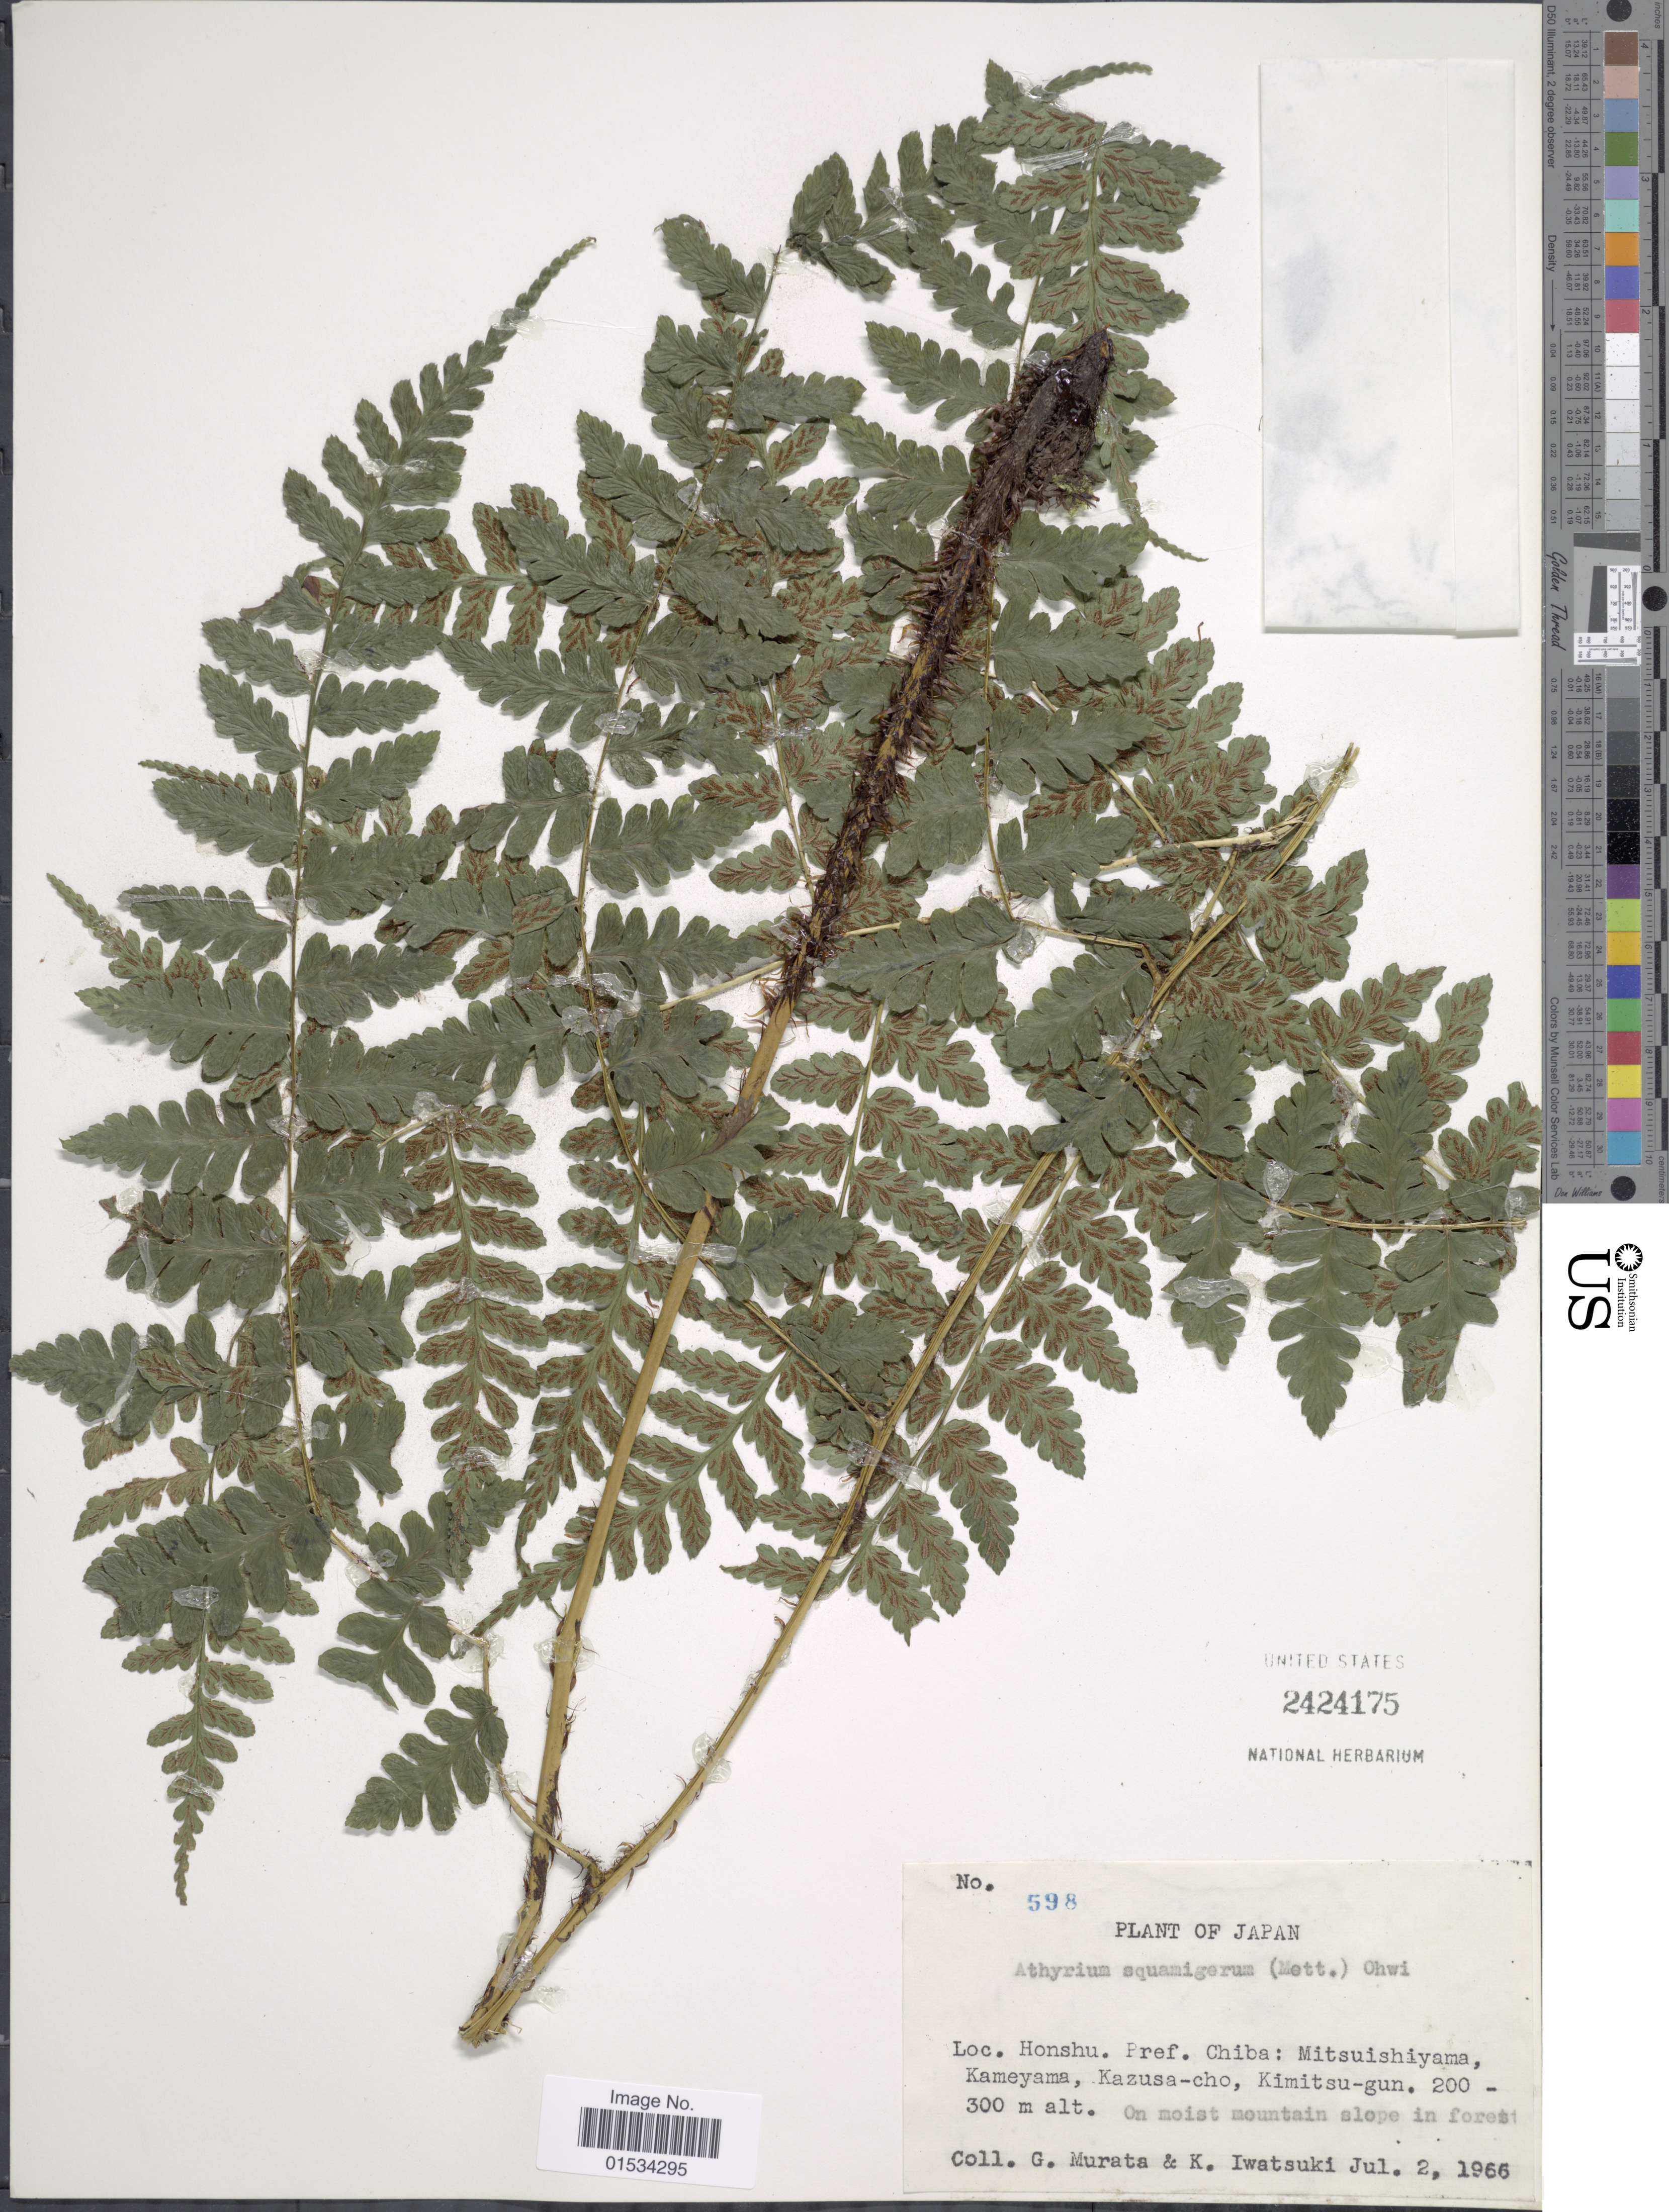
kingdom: Plantae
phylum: Tracheophyta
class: Polypodiopsida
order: Polypodiales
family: Athyriaceae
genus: Diplazium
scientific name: Diplazium squamigerum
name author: (Mett.) Christ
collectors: G. Murata & K. Iwatsuki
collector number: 598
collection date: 1966-07-02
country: Japan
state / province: Tiba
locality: Honshu, Pref. Chiba: Mitsuishiyama, Kameyama, Kazusa-cho, Kimitsu-gun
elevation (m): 200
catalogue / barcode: US 2424175